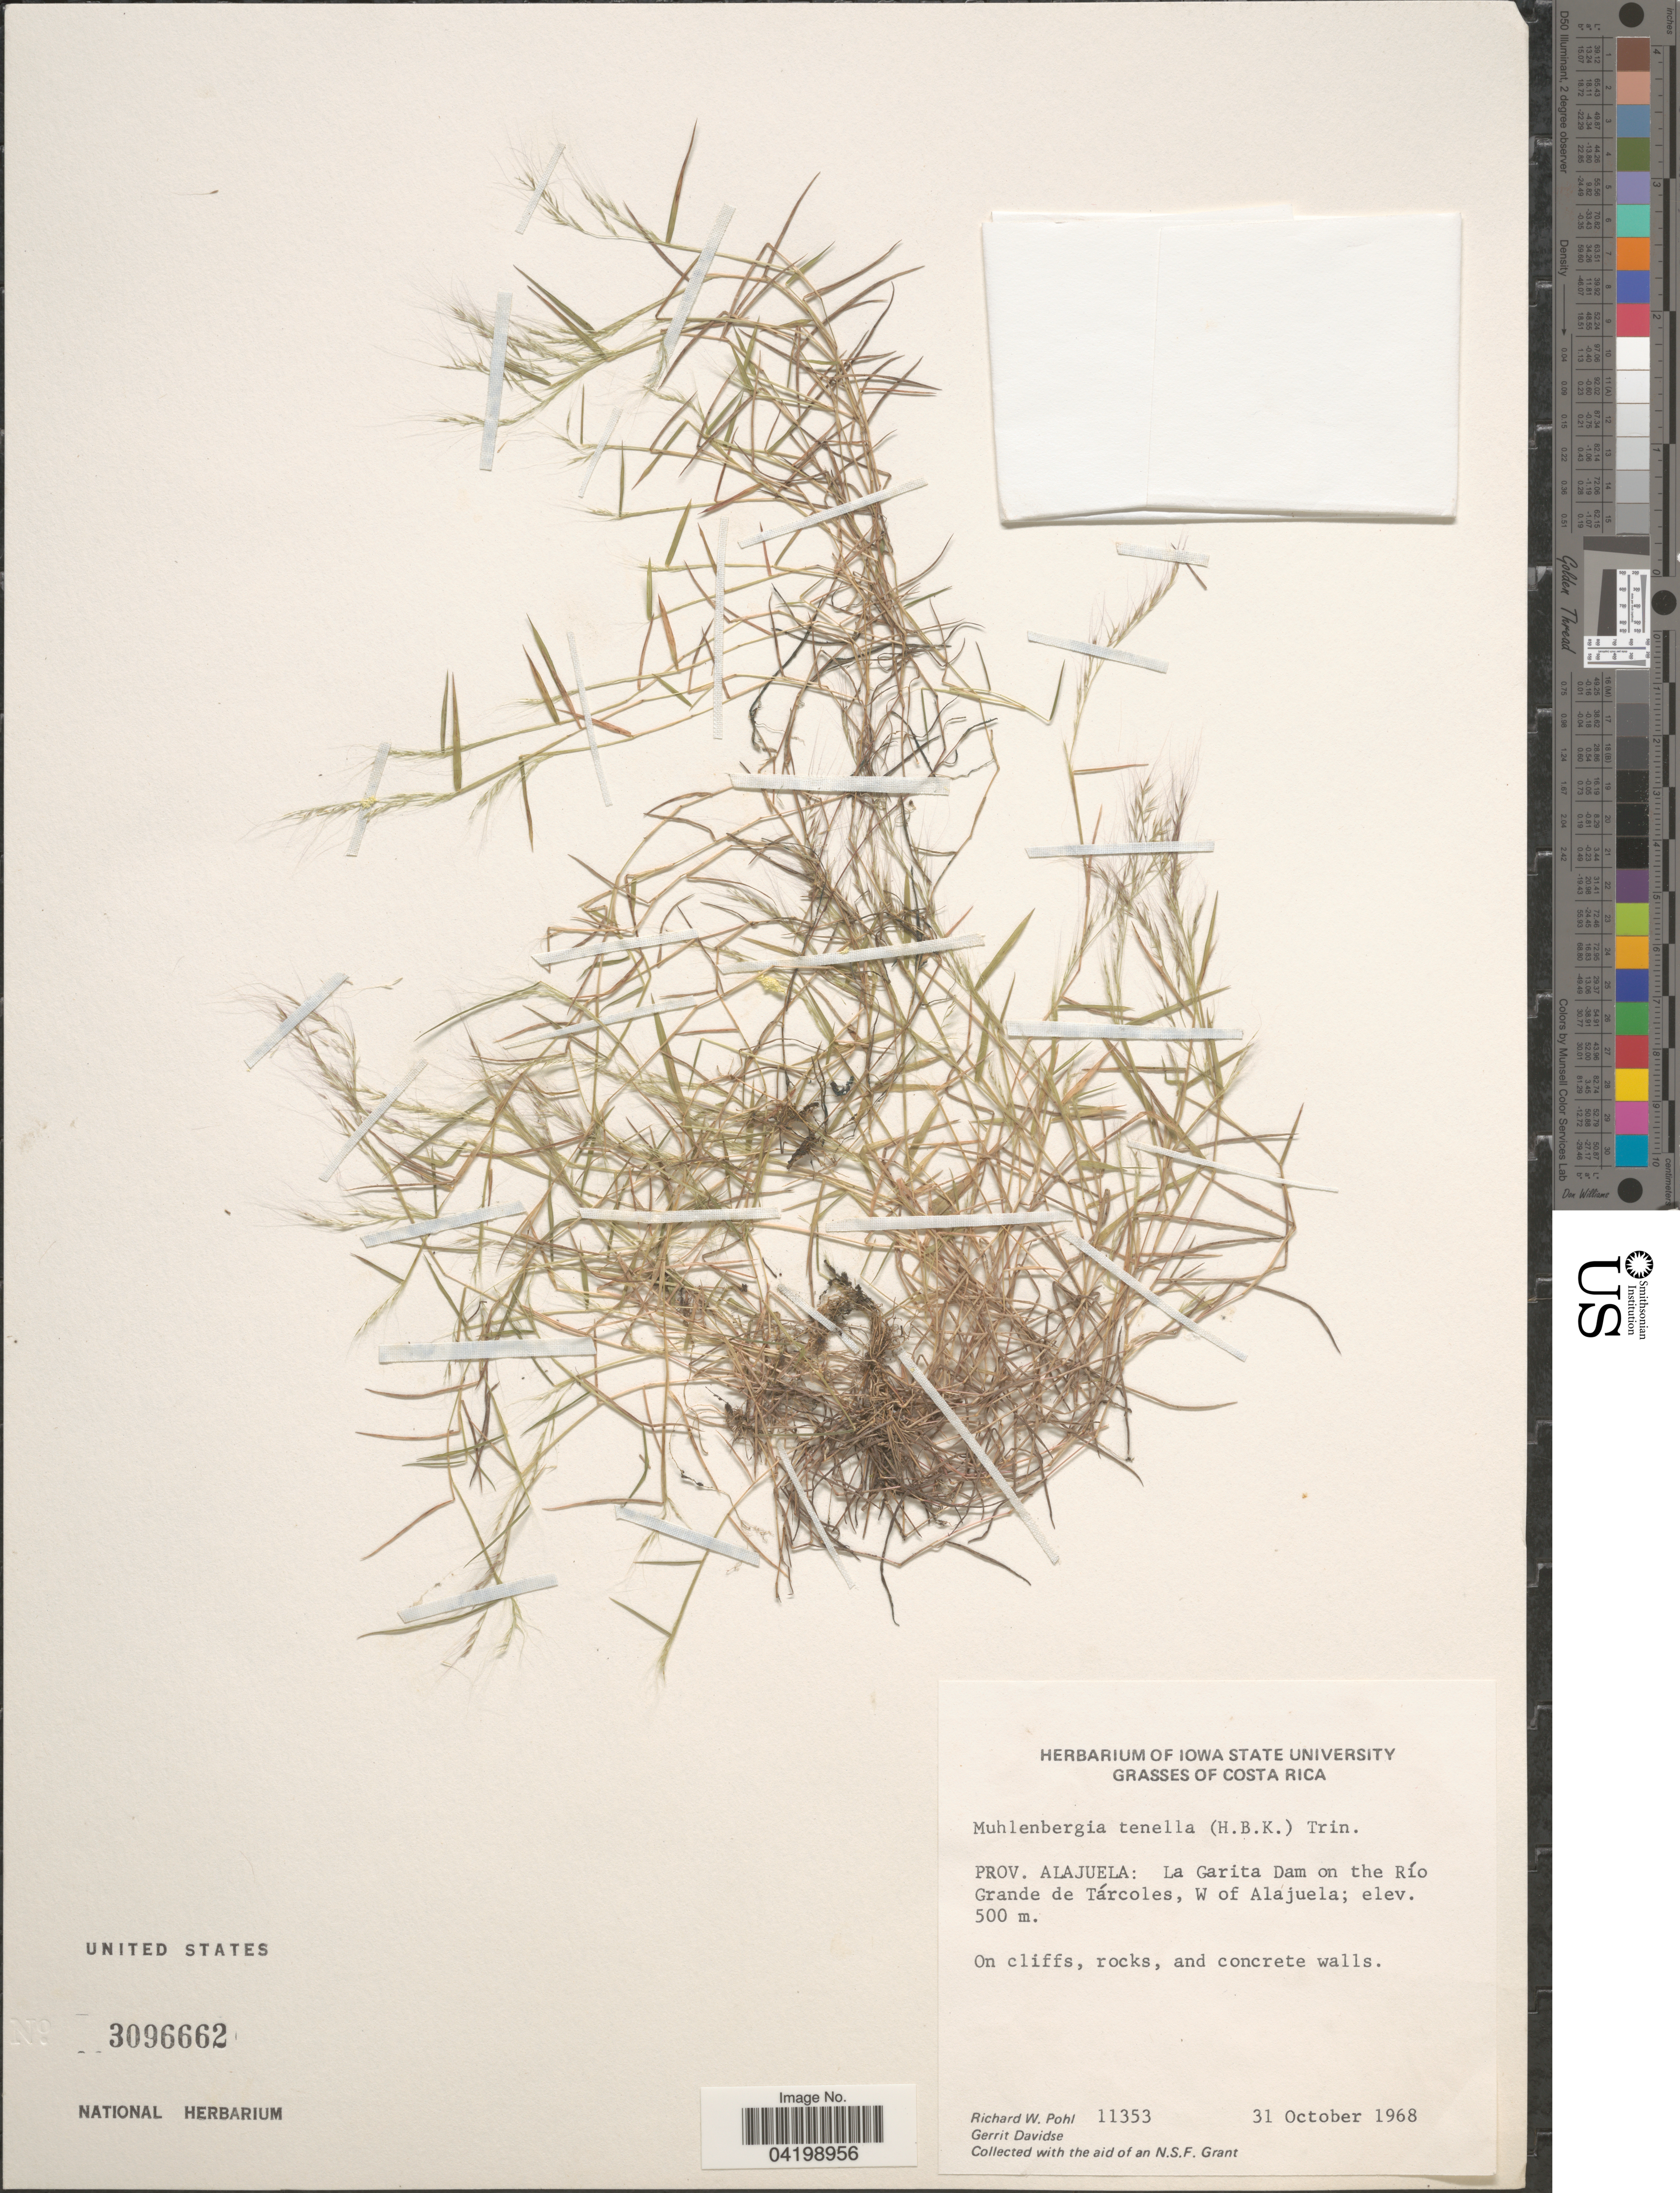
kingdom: Plantae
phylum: Tracheophyta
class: Liliopsida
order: Poales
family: Poaceae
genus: Muhlenbergia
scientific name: Muhlenbergia tenella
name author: (Kunth) Trin.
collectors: R. W. Pohl & G. Davidse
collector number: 11353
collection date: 1968-10-31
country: Costa Rica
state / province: Alajuela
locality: La Garita Dam on the Río Grande de Tárcoles, W of Alajuela.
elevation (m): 500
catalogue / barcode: US 3096662